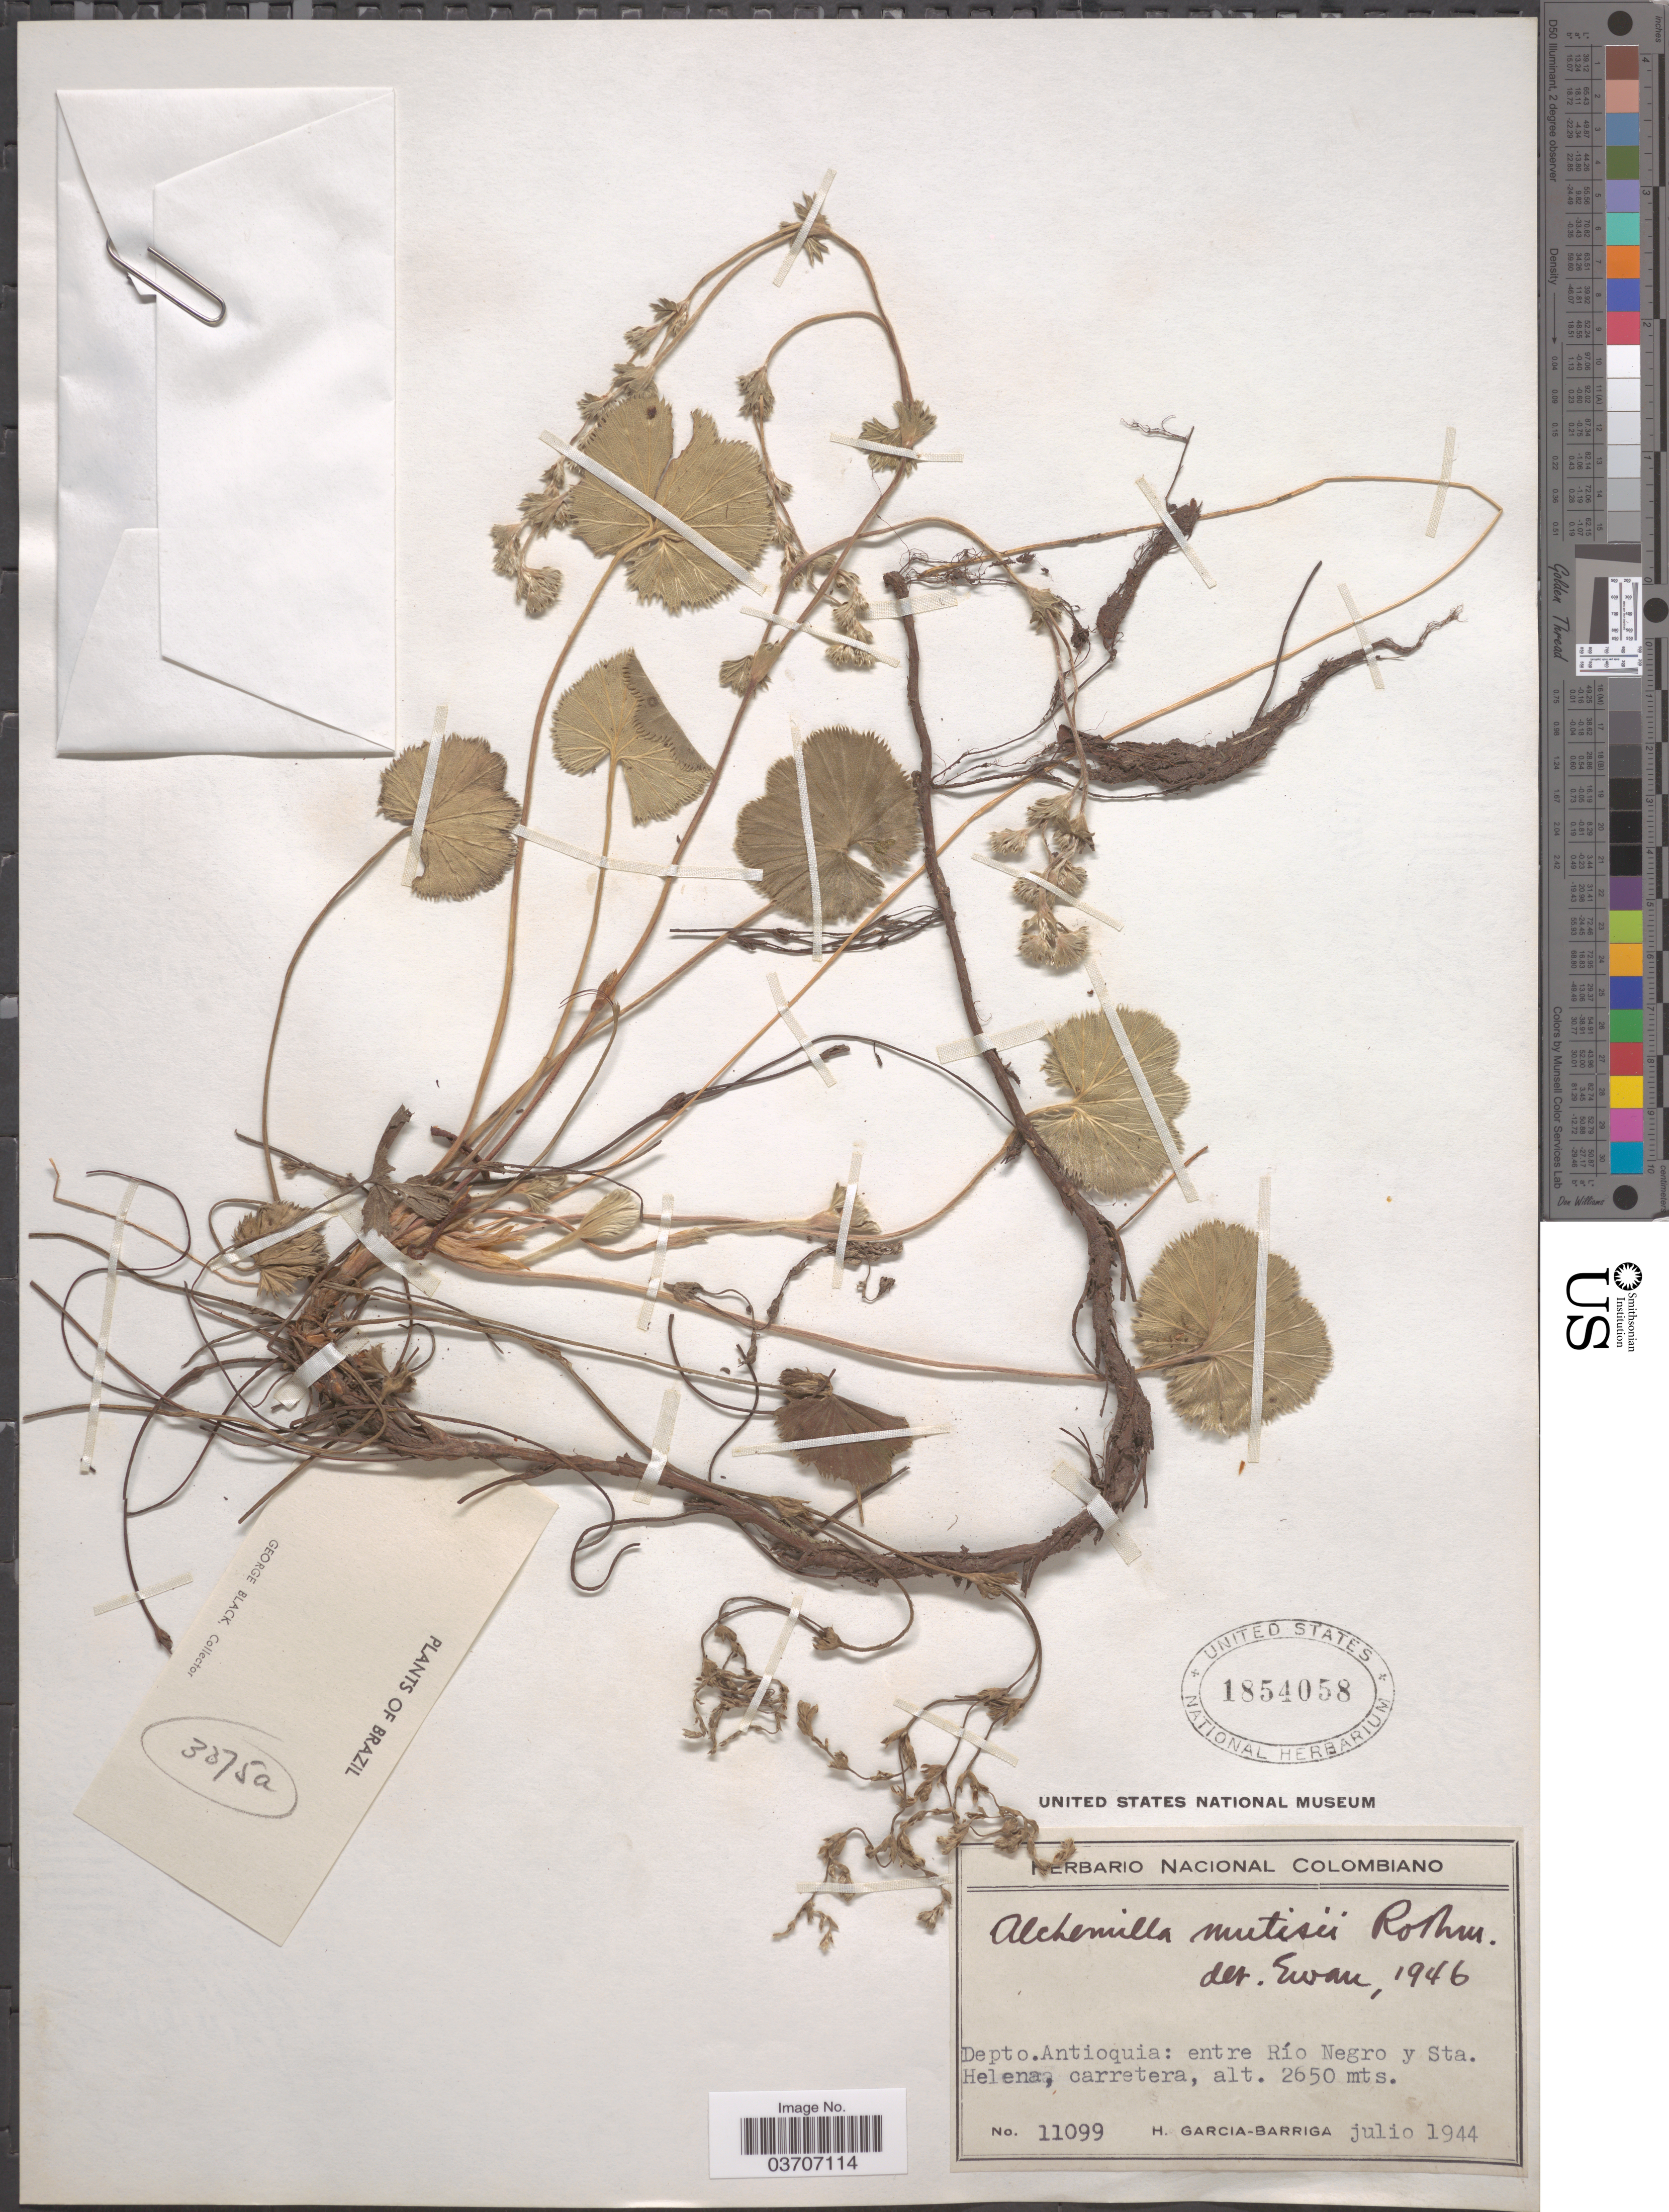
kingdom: Plantae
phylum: Tracheophyta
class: Magnoliopsida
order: Rosales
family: Rosaceae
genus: Lachemilla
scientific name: Lachemilla mutisii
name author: Rothm.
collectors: H. García Barriga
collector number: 11099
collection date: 1944-07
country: Colombia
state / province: Antioquia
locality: Depto. Antioquia: entre Río Negro y Sta. Helena.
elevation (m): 2650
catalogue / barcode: US 1854058